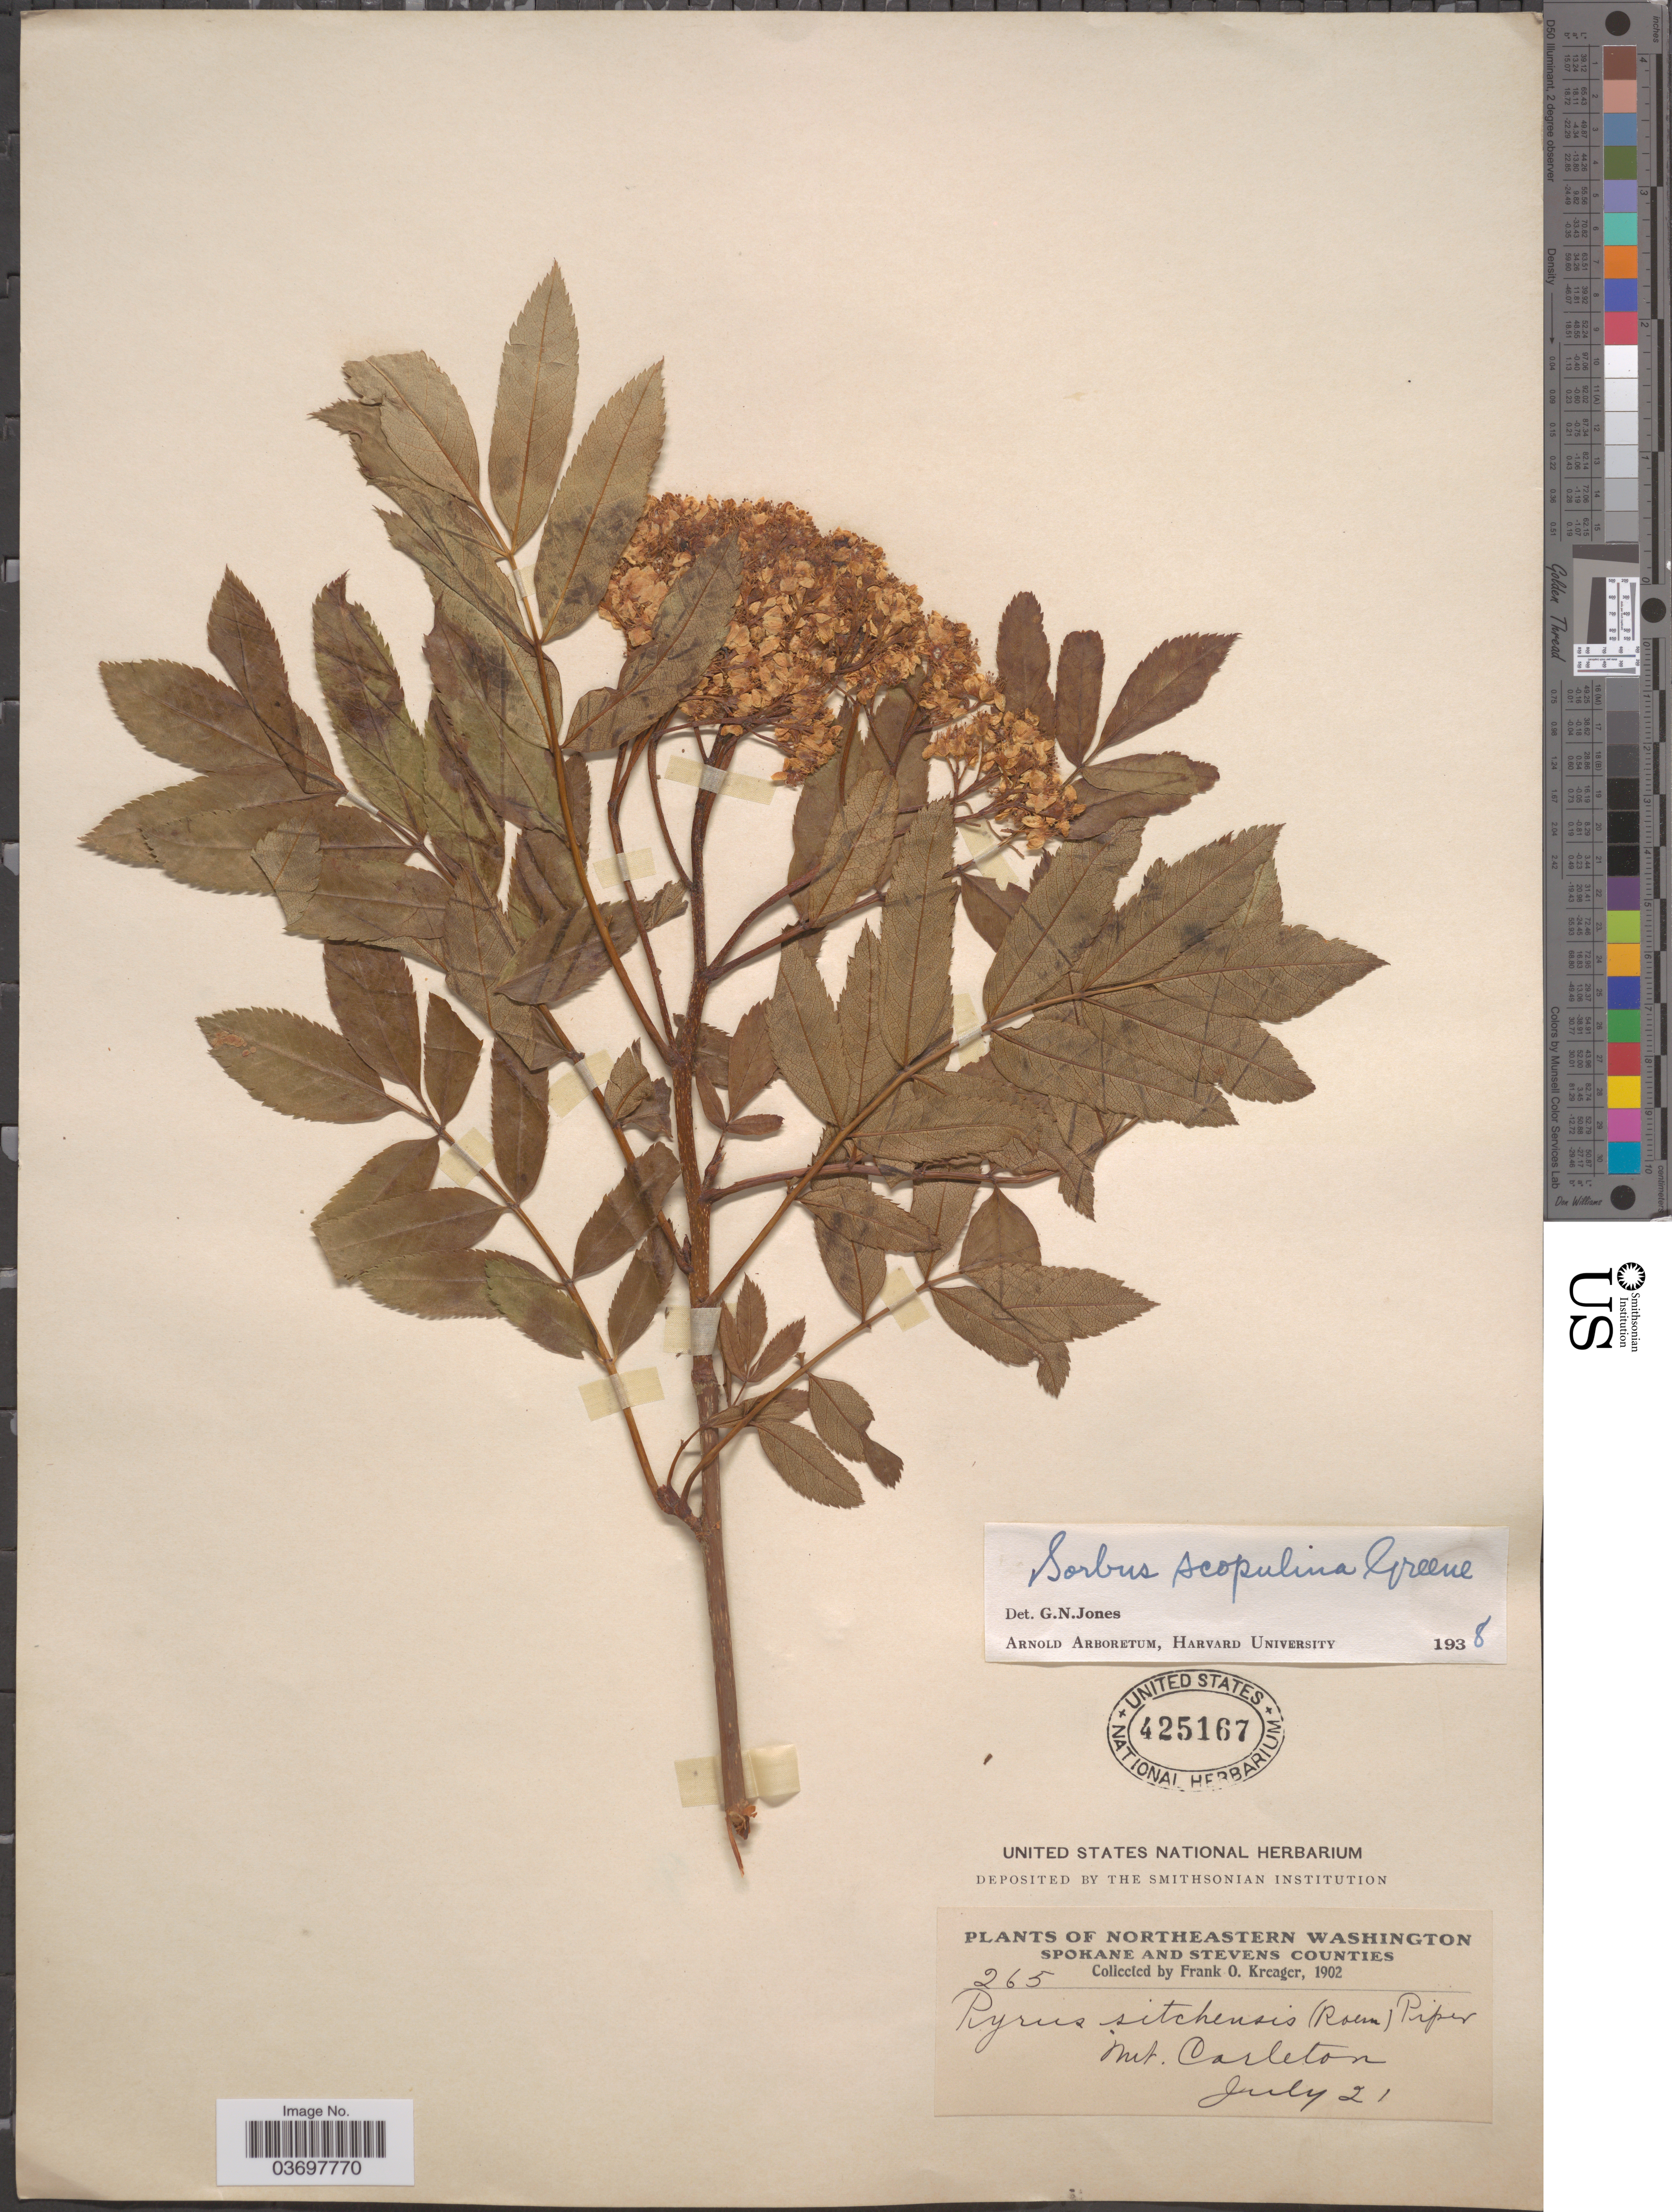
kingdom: Plantae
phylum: Tracheophyta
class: Magnoliopsida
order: Rosales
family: Rosaceae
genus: Sorbus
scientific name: Sorbus scopulina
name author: Greene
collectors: F. Kreager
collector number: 265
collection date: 1902-07-21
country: United States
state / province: Washington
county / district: Spokane / Stevens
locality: Northeastern Washington. Spokane and Stevens Counties. Mt. Carleton.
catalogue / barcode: US 425167